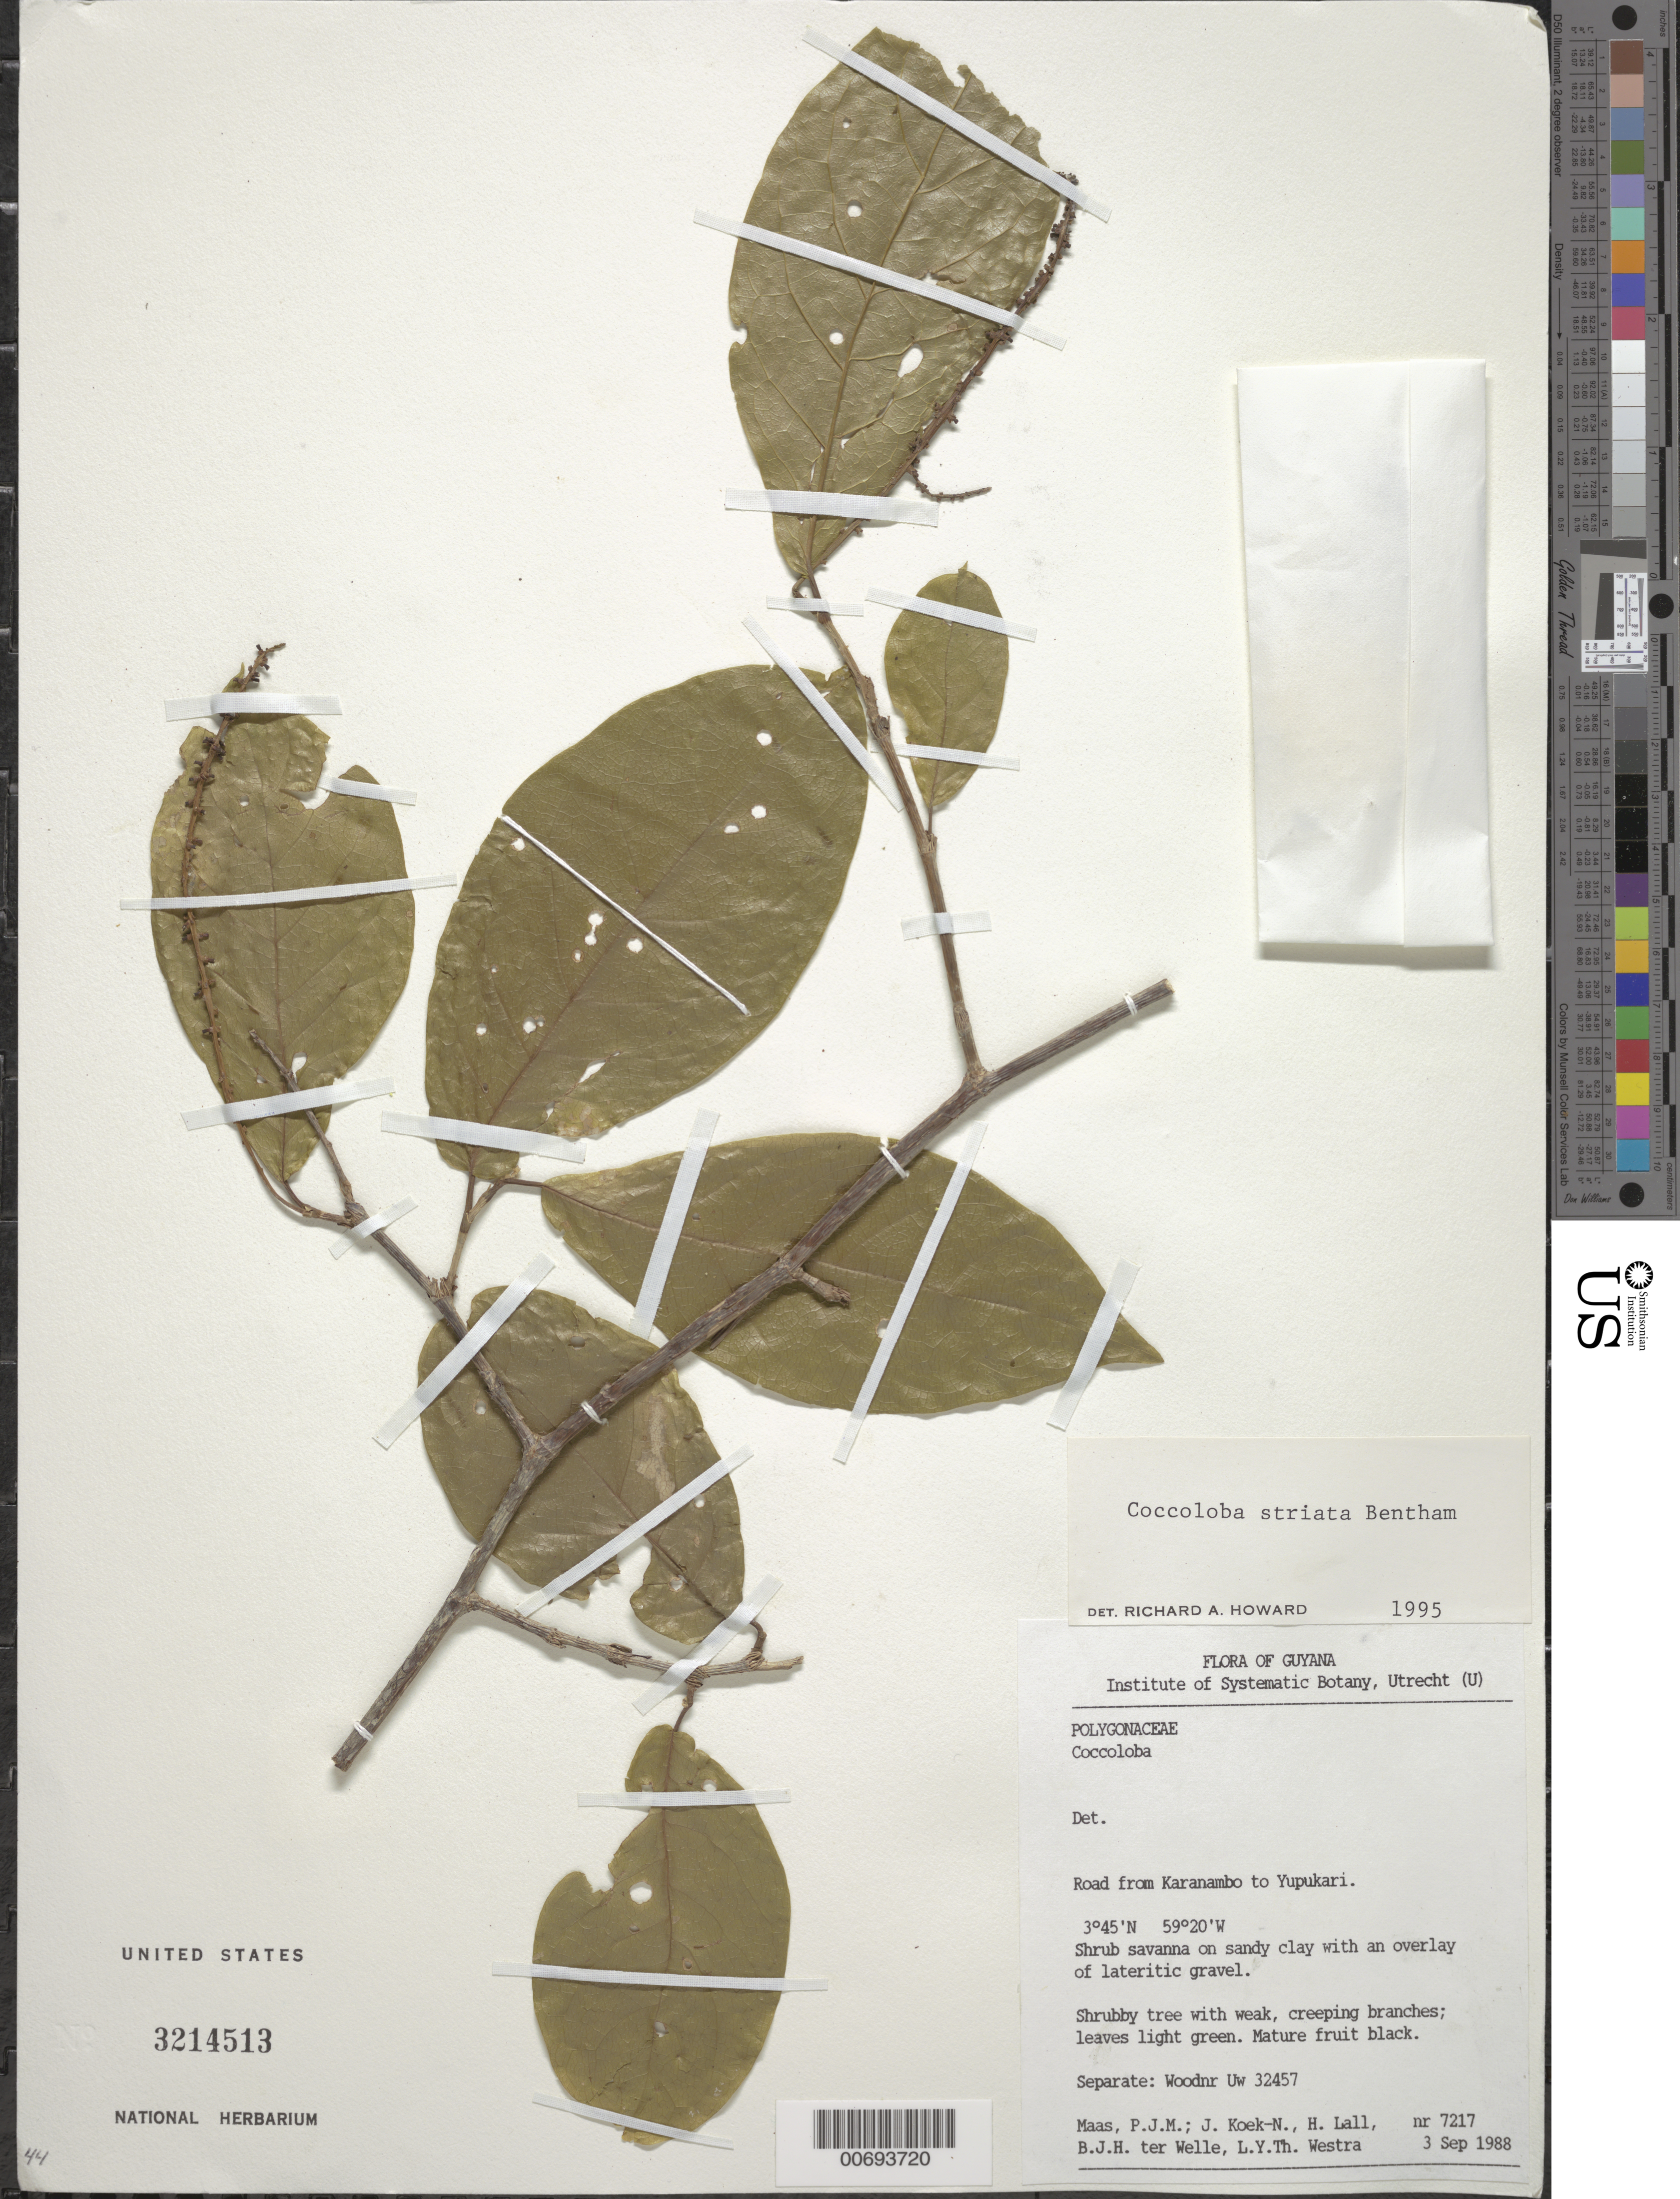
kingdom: Plantae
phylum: Tracheophyta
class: Magnoliopsida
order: Caryophyllales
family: Polygonaceae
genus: Coccoloba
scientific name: Coccoloba striata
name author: Benth.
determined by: Howard, R. A.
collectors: P. Maas, J. Koek-Noorman, H. Lall, B. Welle & L. Y. T. Westra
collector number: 7217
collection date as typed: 3-Sep-88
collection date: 1988-09-03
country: Guyana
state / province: U. Takutu-U. Essequibo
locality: Karanambo to Yupukari road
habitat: Shrub savanna on sandy clay with an overlay of lateritic gravel.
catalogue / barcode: US 3214513